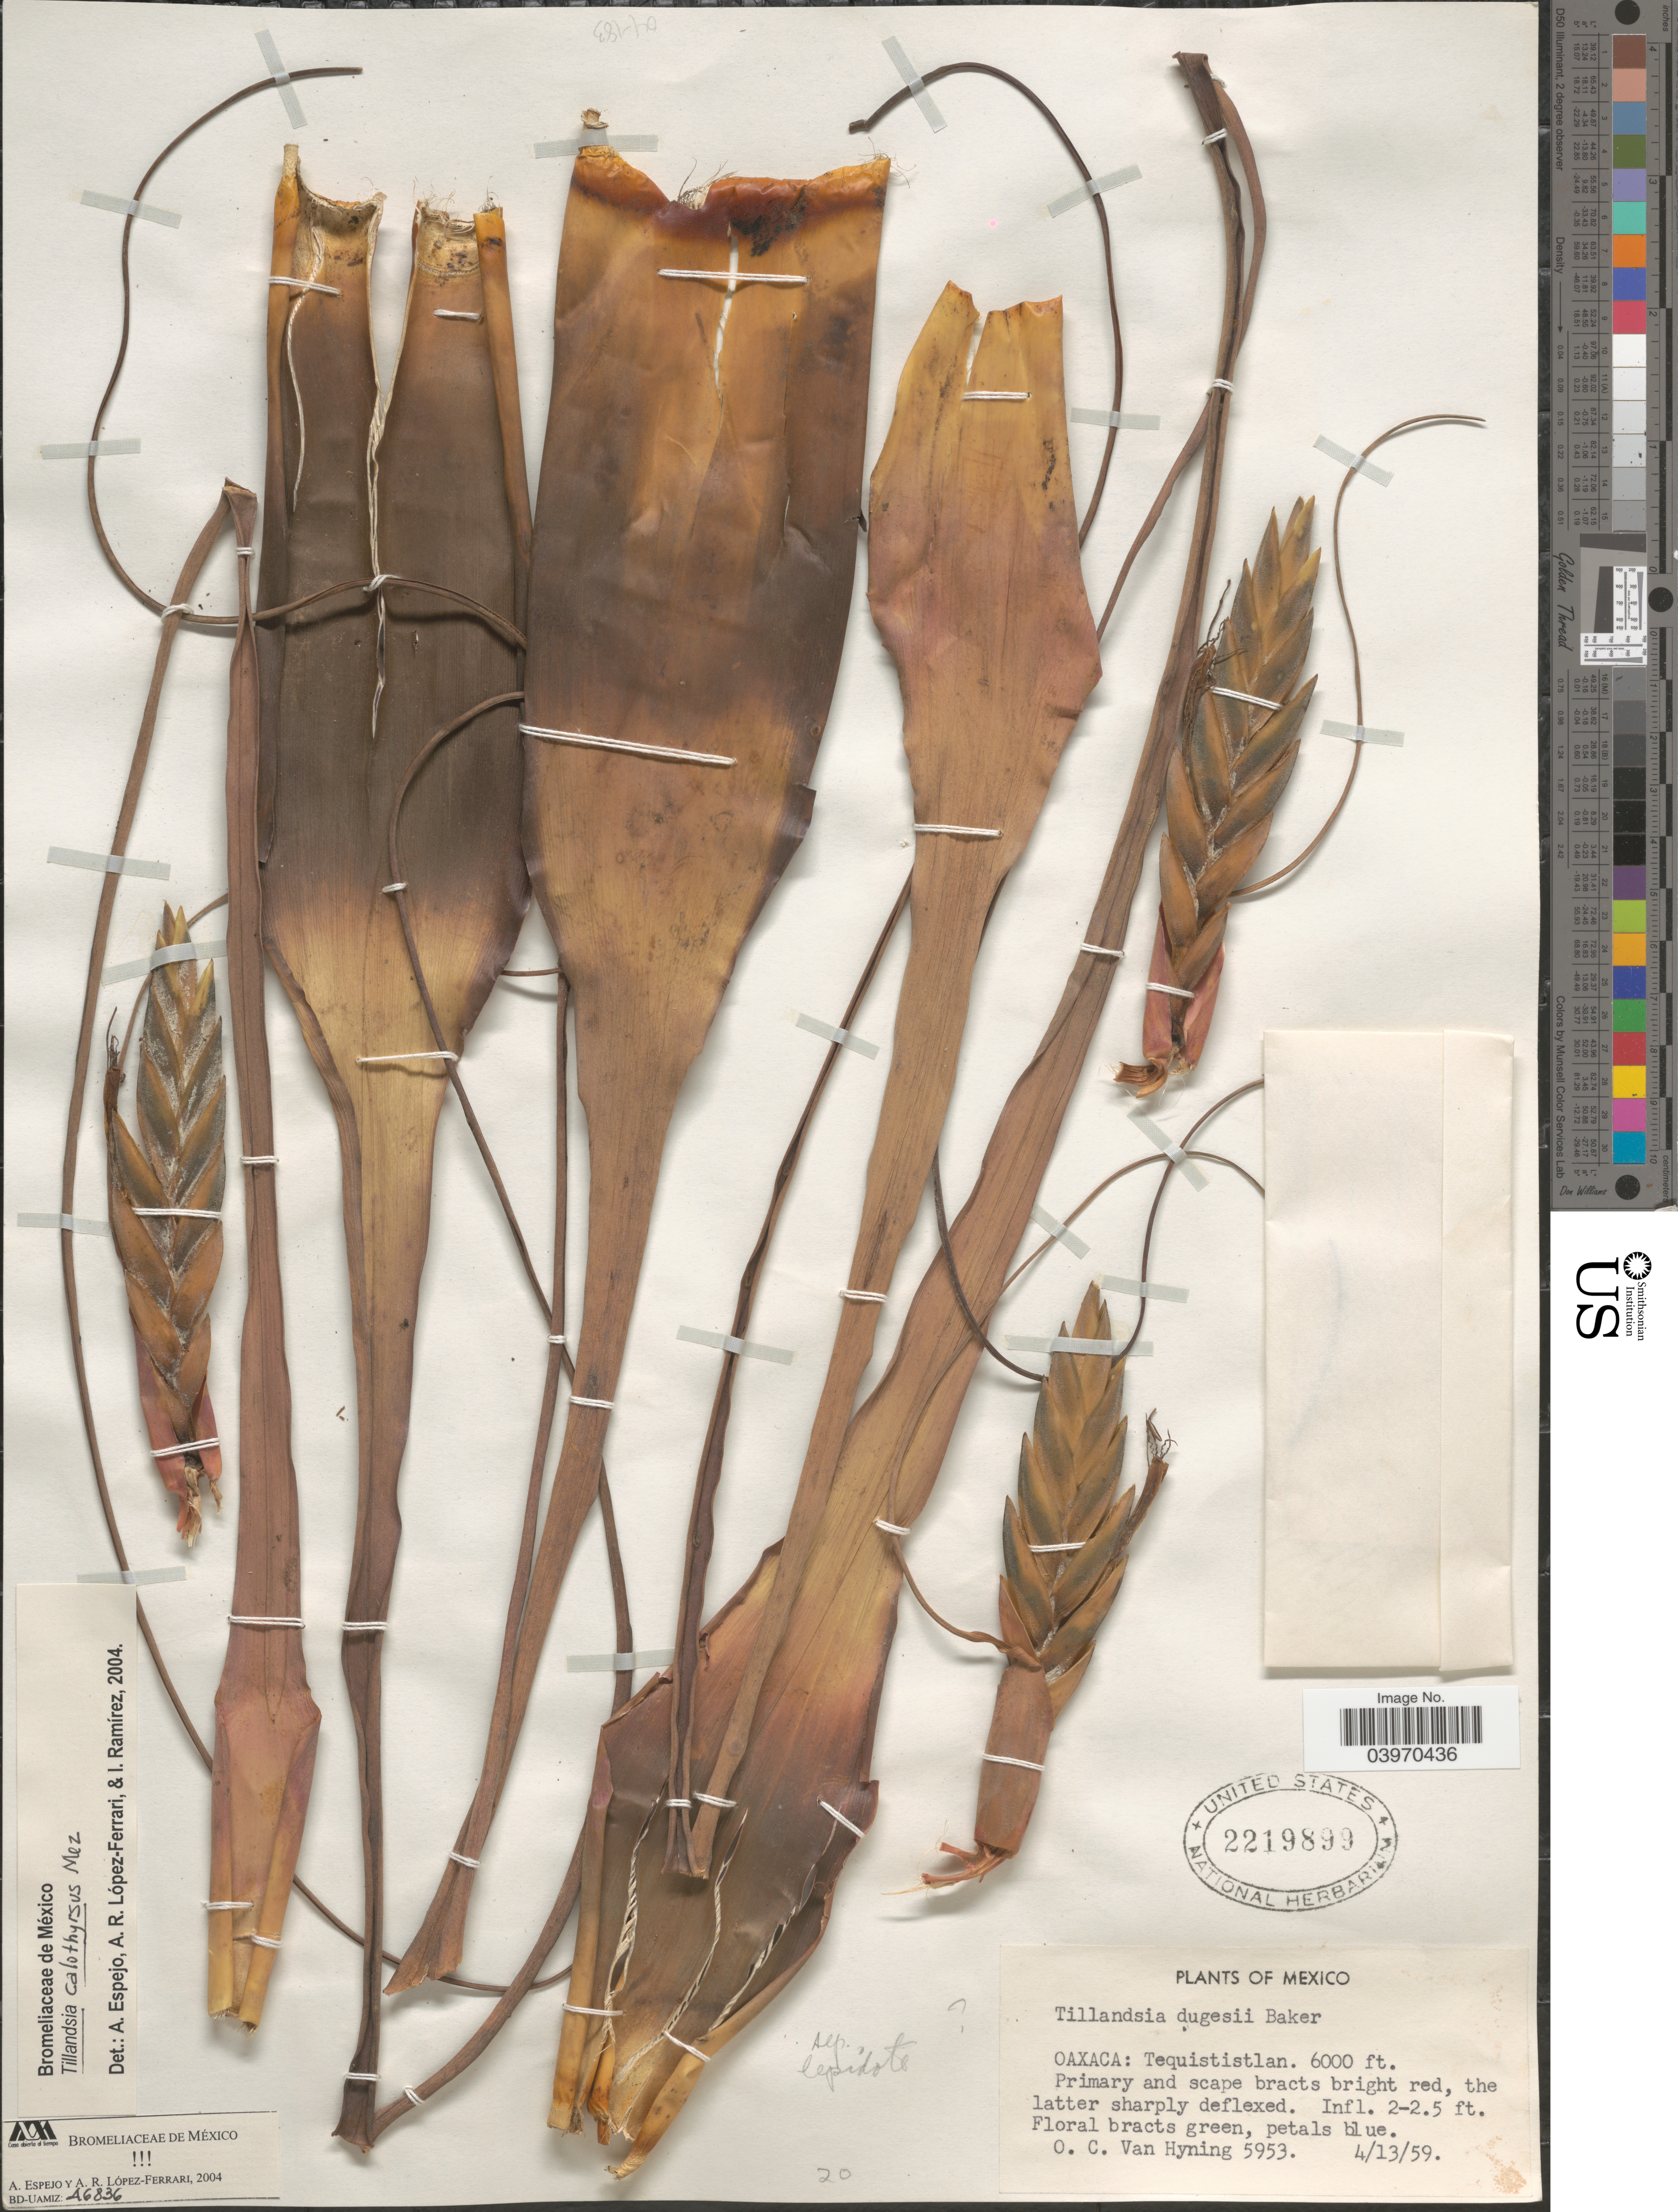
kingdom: Plantae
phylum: Tracheophyta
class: Liliopsida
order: Poales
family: Bromeliaceae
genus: Tillandsia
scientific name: Tillandsia calothyrsus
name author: Mez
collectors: O. Van Hyning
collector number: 5953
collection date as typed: Transcribed d/m/y: 13/4/59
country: Mexico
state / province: Oaxaca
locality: Tequististlan.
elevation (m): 1829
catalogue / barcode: US 2219899